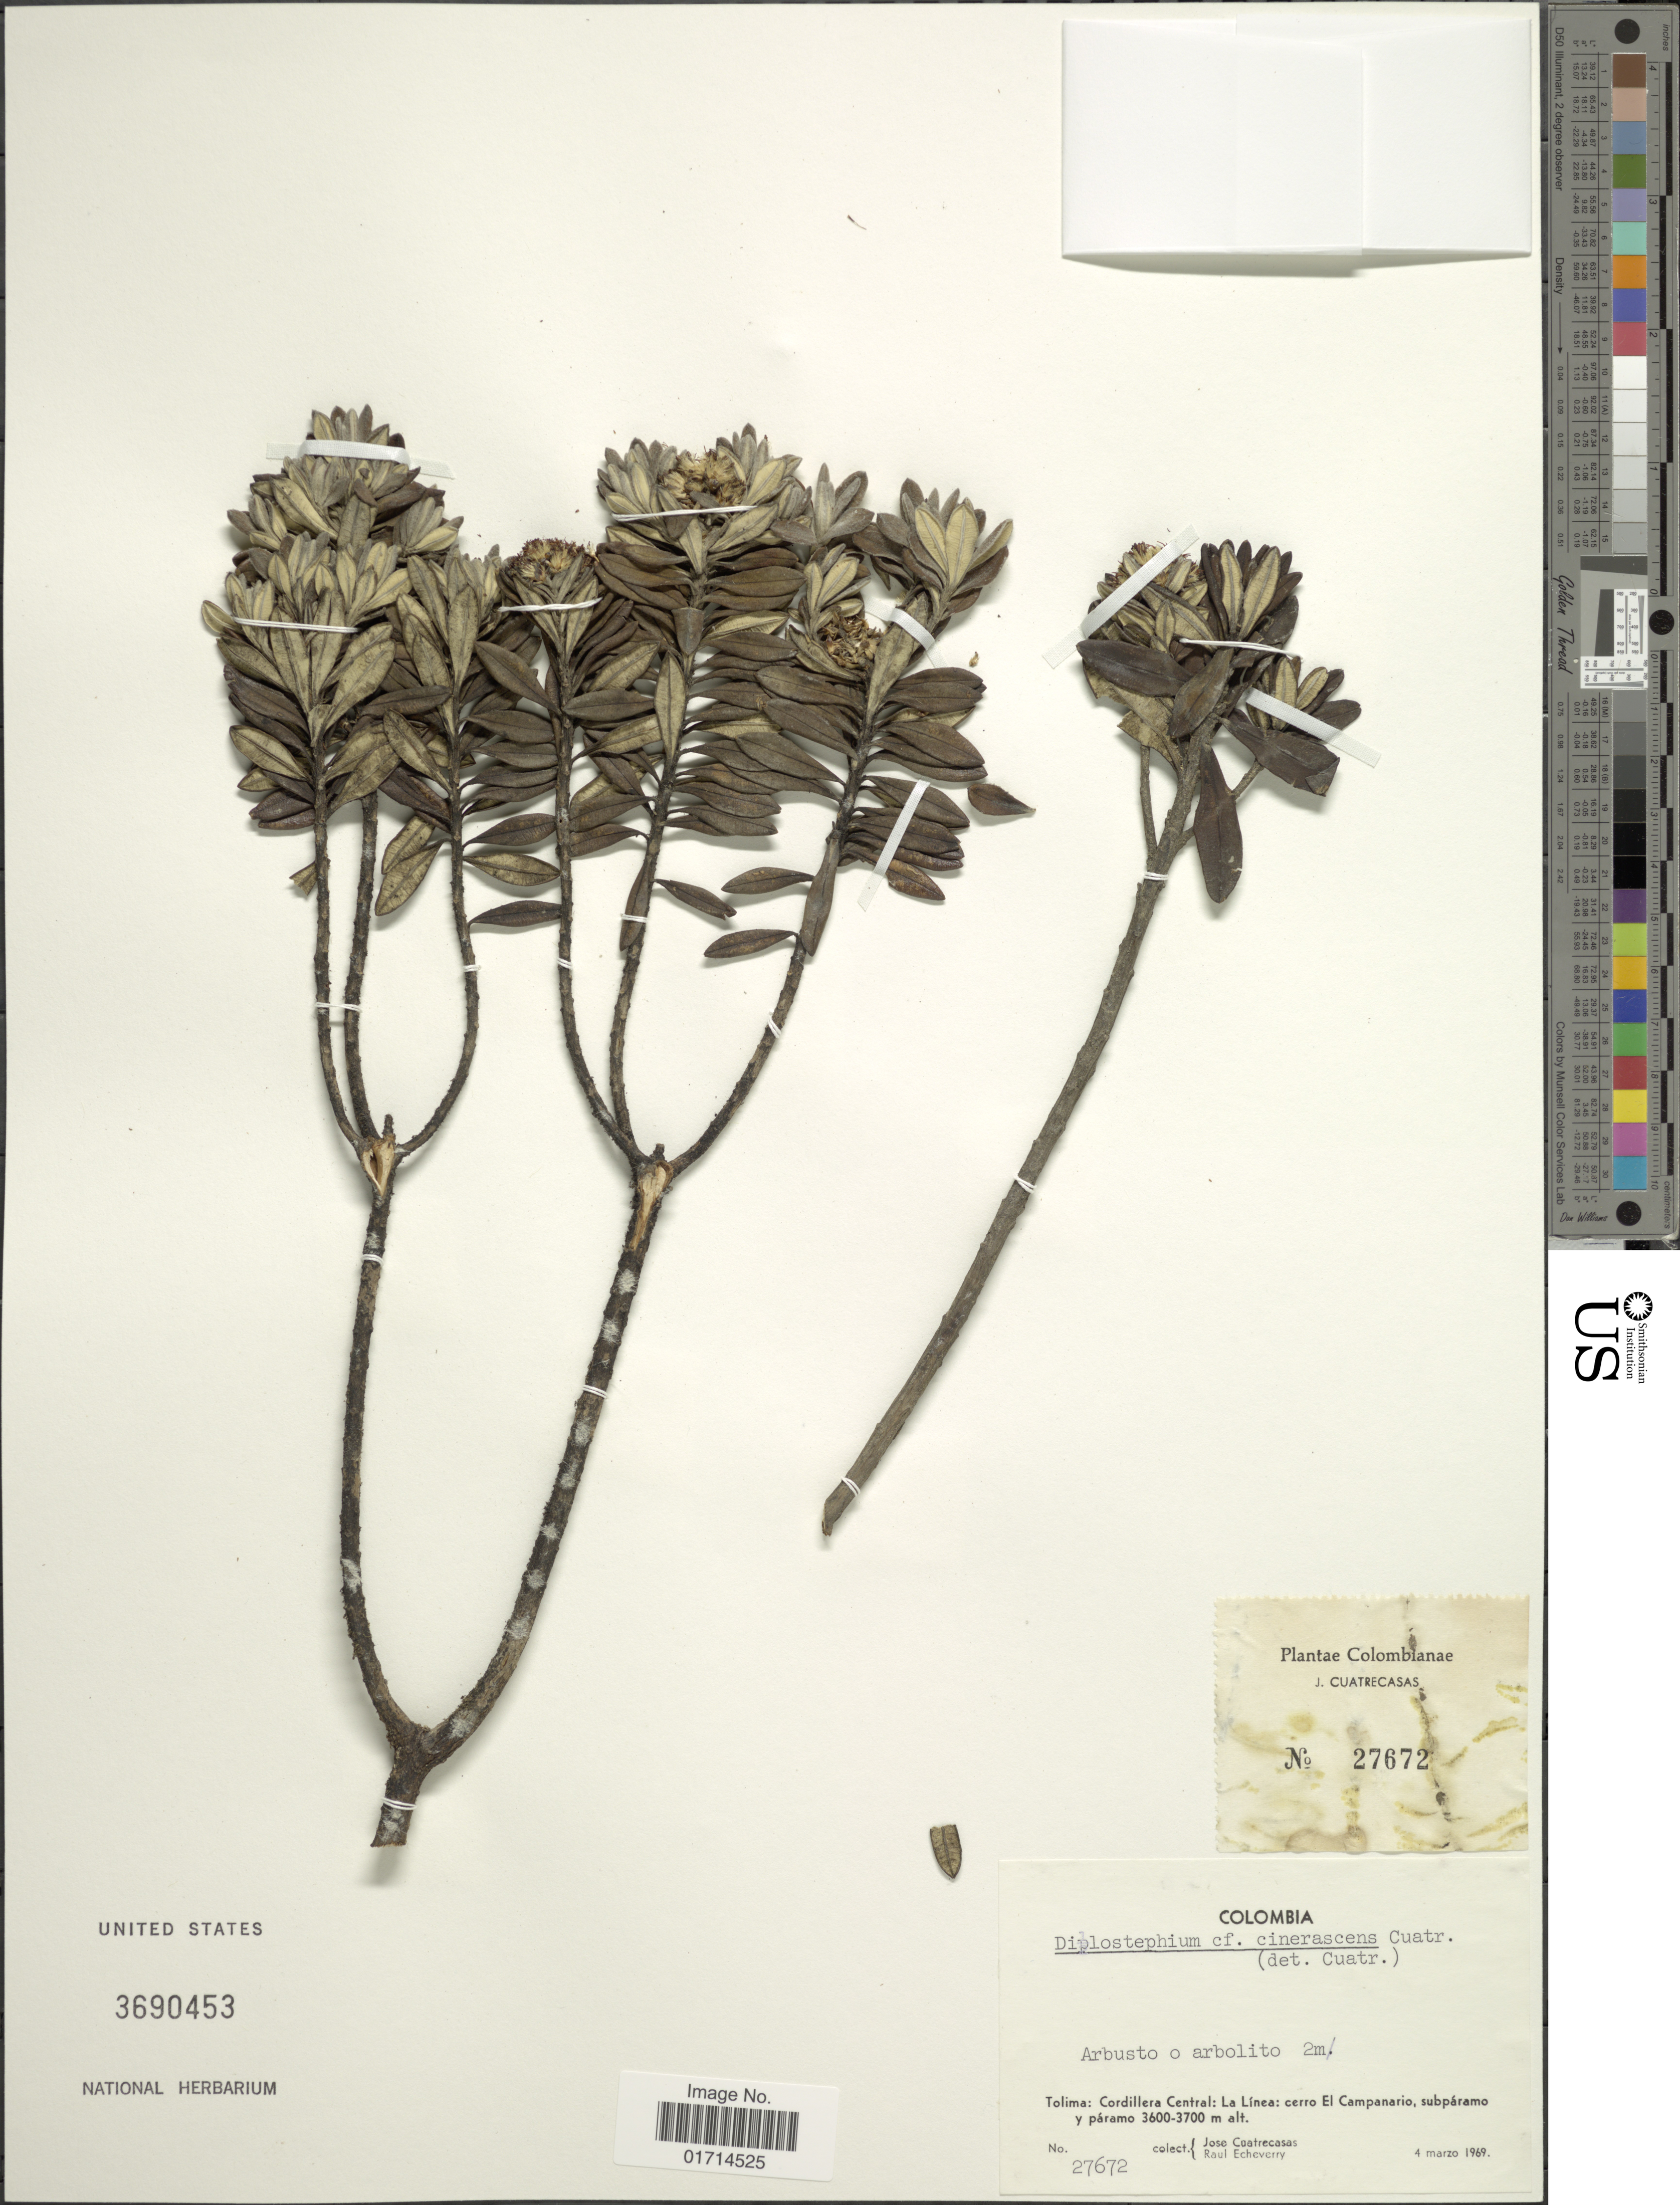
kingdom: Plantae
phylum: Tracheophyta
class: Magnoliopsida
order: Asterales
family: Asteraceae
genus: Diplostephium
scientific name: Diplostephium cinerascens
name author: Cuatrec.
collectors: J. Cuatrecasas & R. Echeverry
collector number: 27672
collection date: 1969-03-04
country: Colombia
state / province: Tolima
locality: Cordillera Central, La Linea, cerro El Campanario, subparamo y paramo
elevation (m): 3600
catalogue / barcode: US 3690453